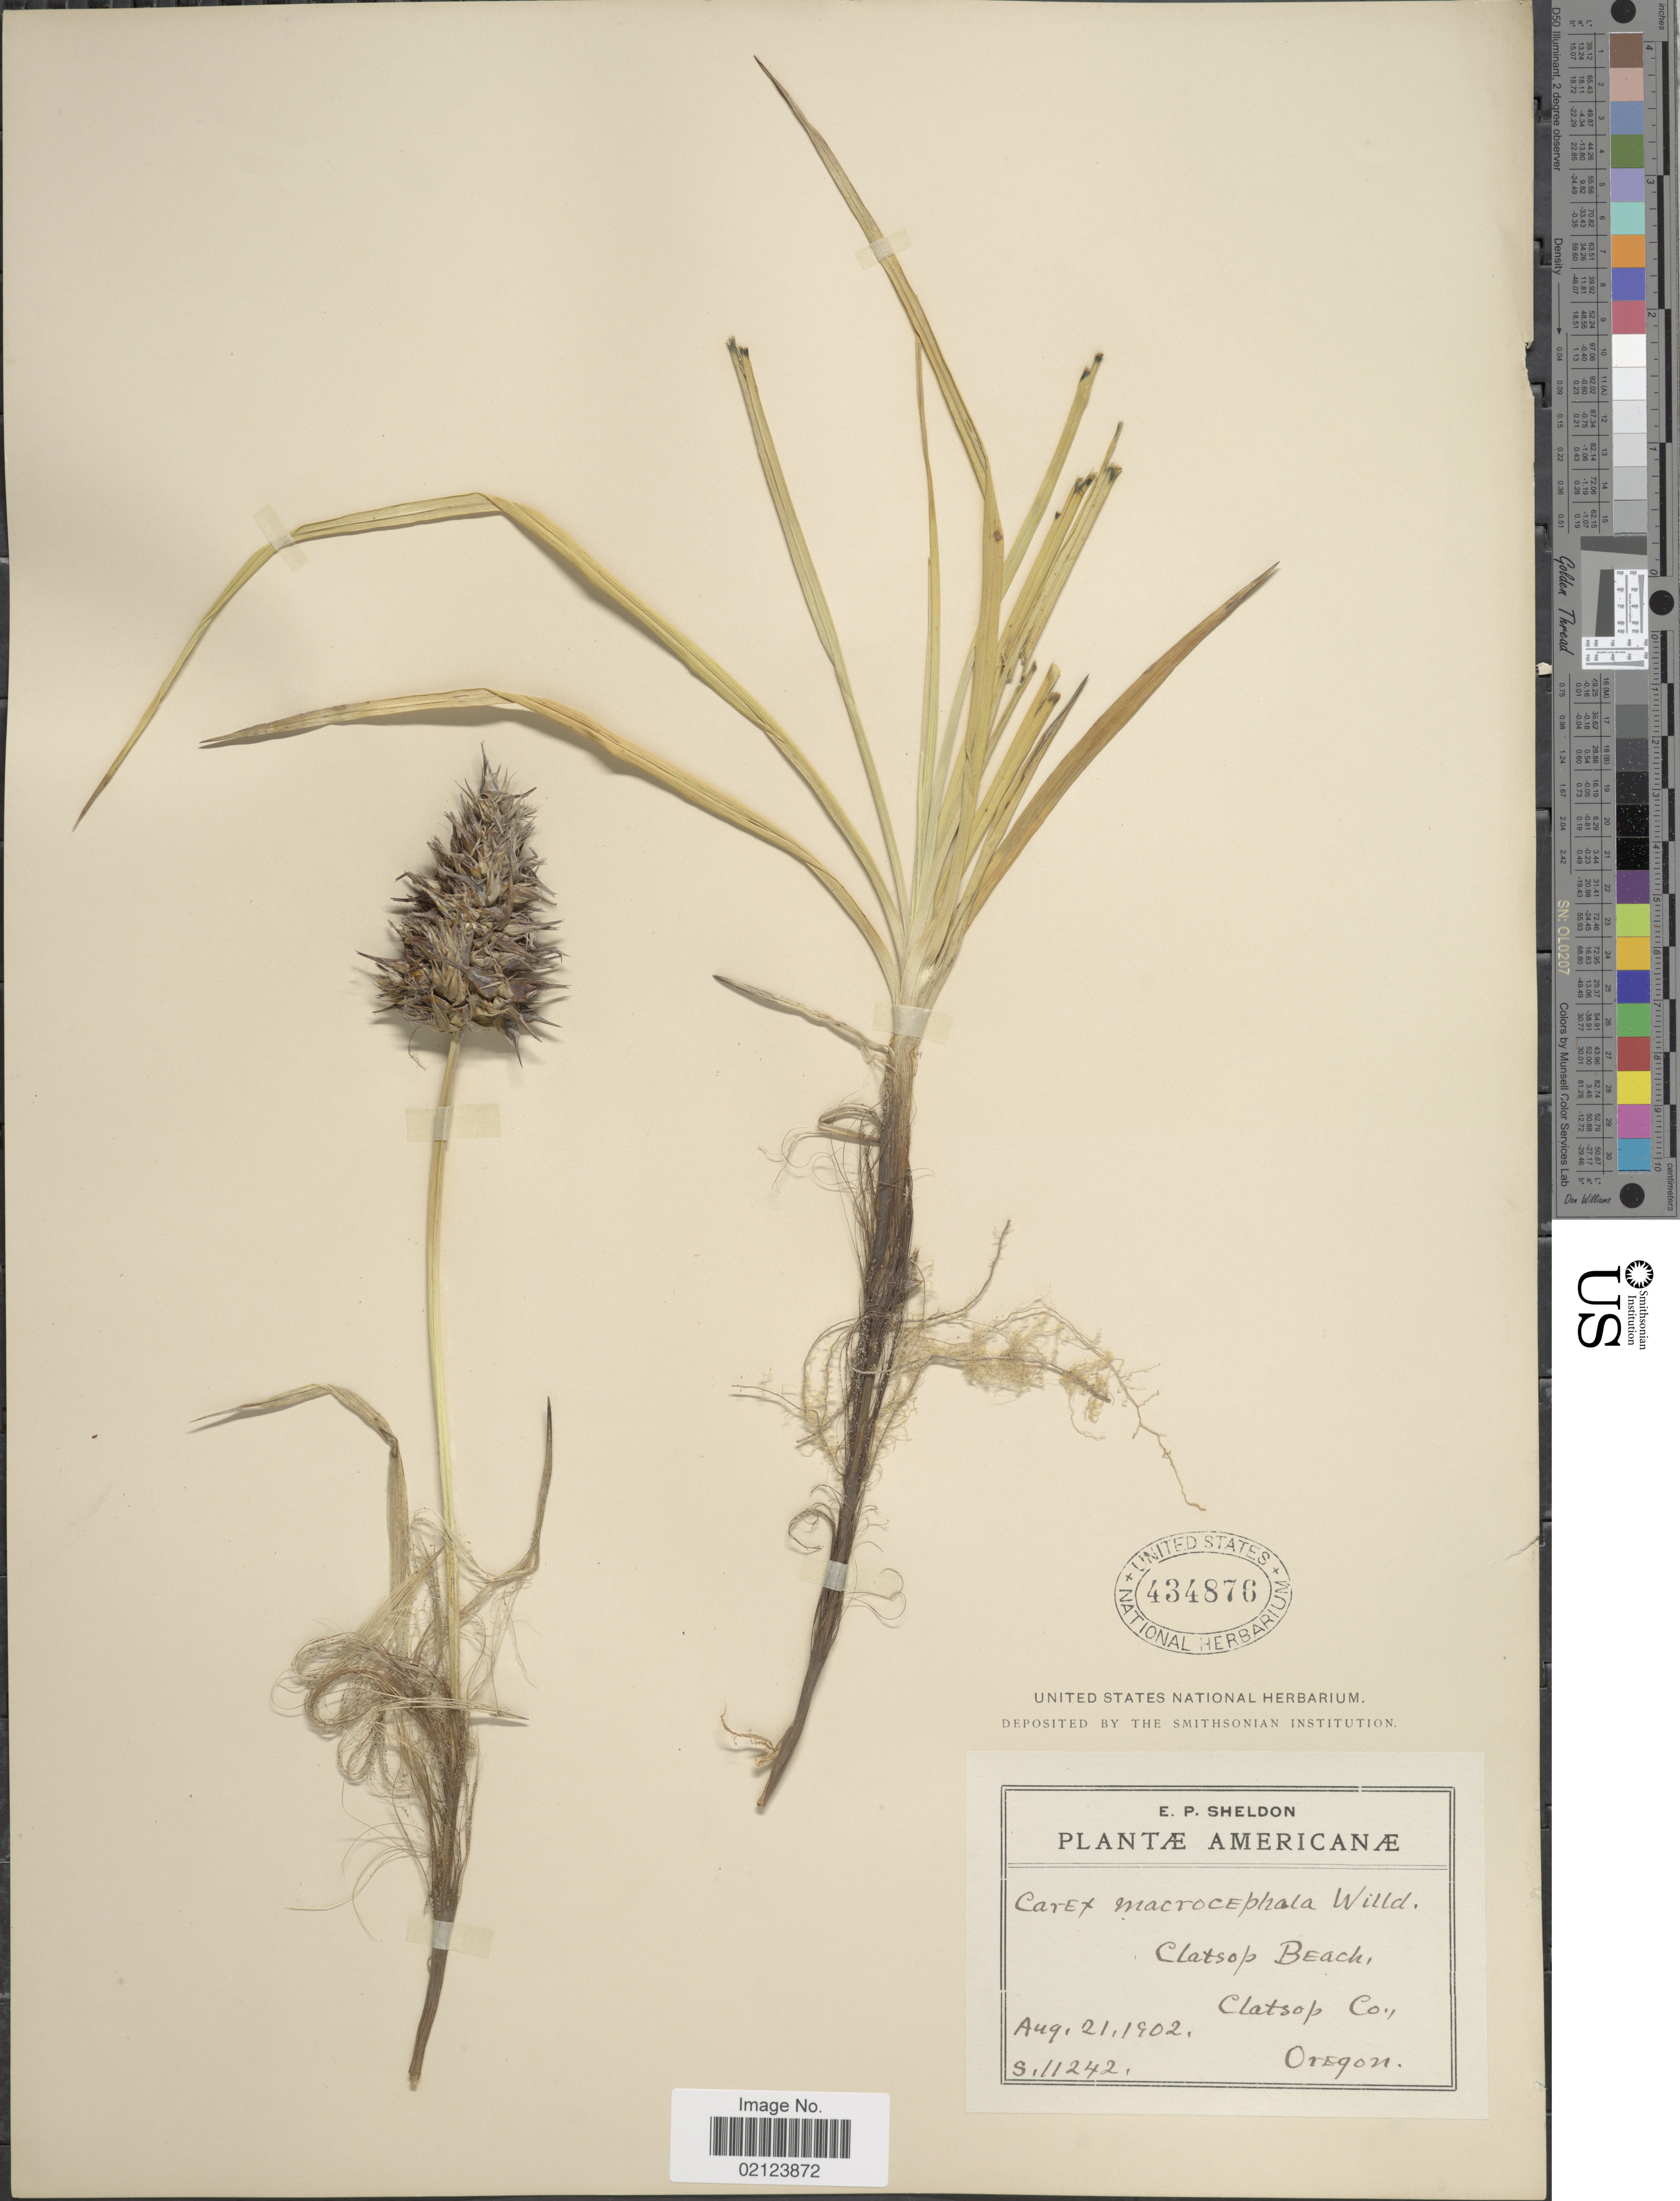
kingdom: Plantae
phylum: Tracheophyta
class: Liliopsida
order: Poales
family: Cyperaceae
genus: Carex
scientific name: Carex macrocephala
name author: Willd. ex Spreng.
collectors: E. P. Sheldon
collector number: S11242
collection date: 1902-08-21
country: United States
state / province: Oregon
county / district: Clatsop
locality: Clatsop Beach, Clatsop Co.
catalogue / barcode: US 434876